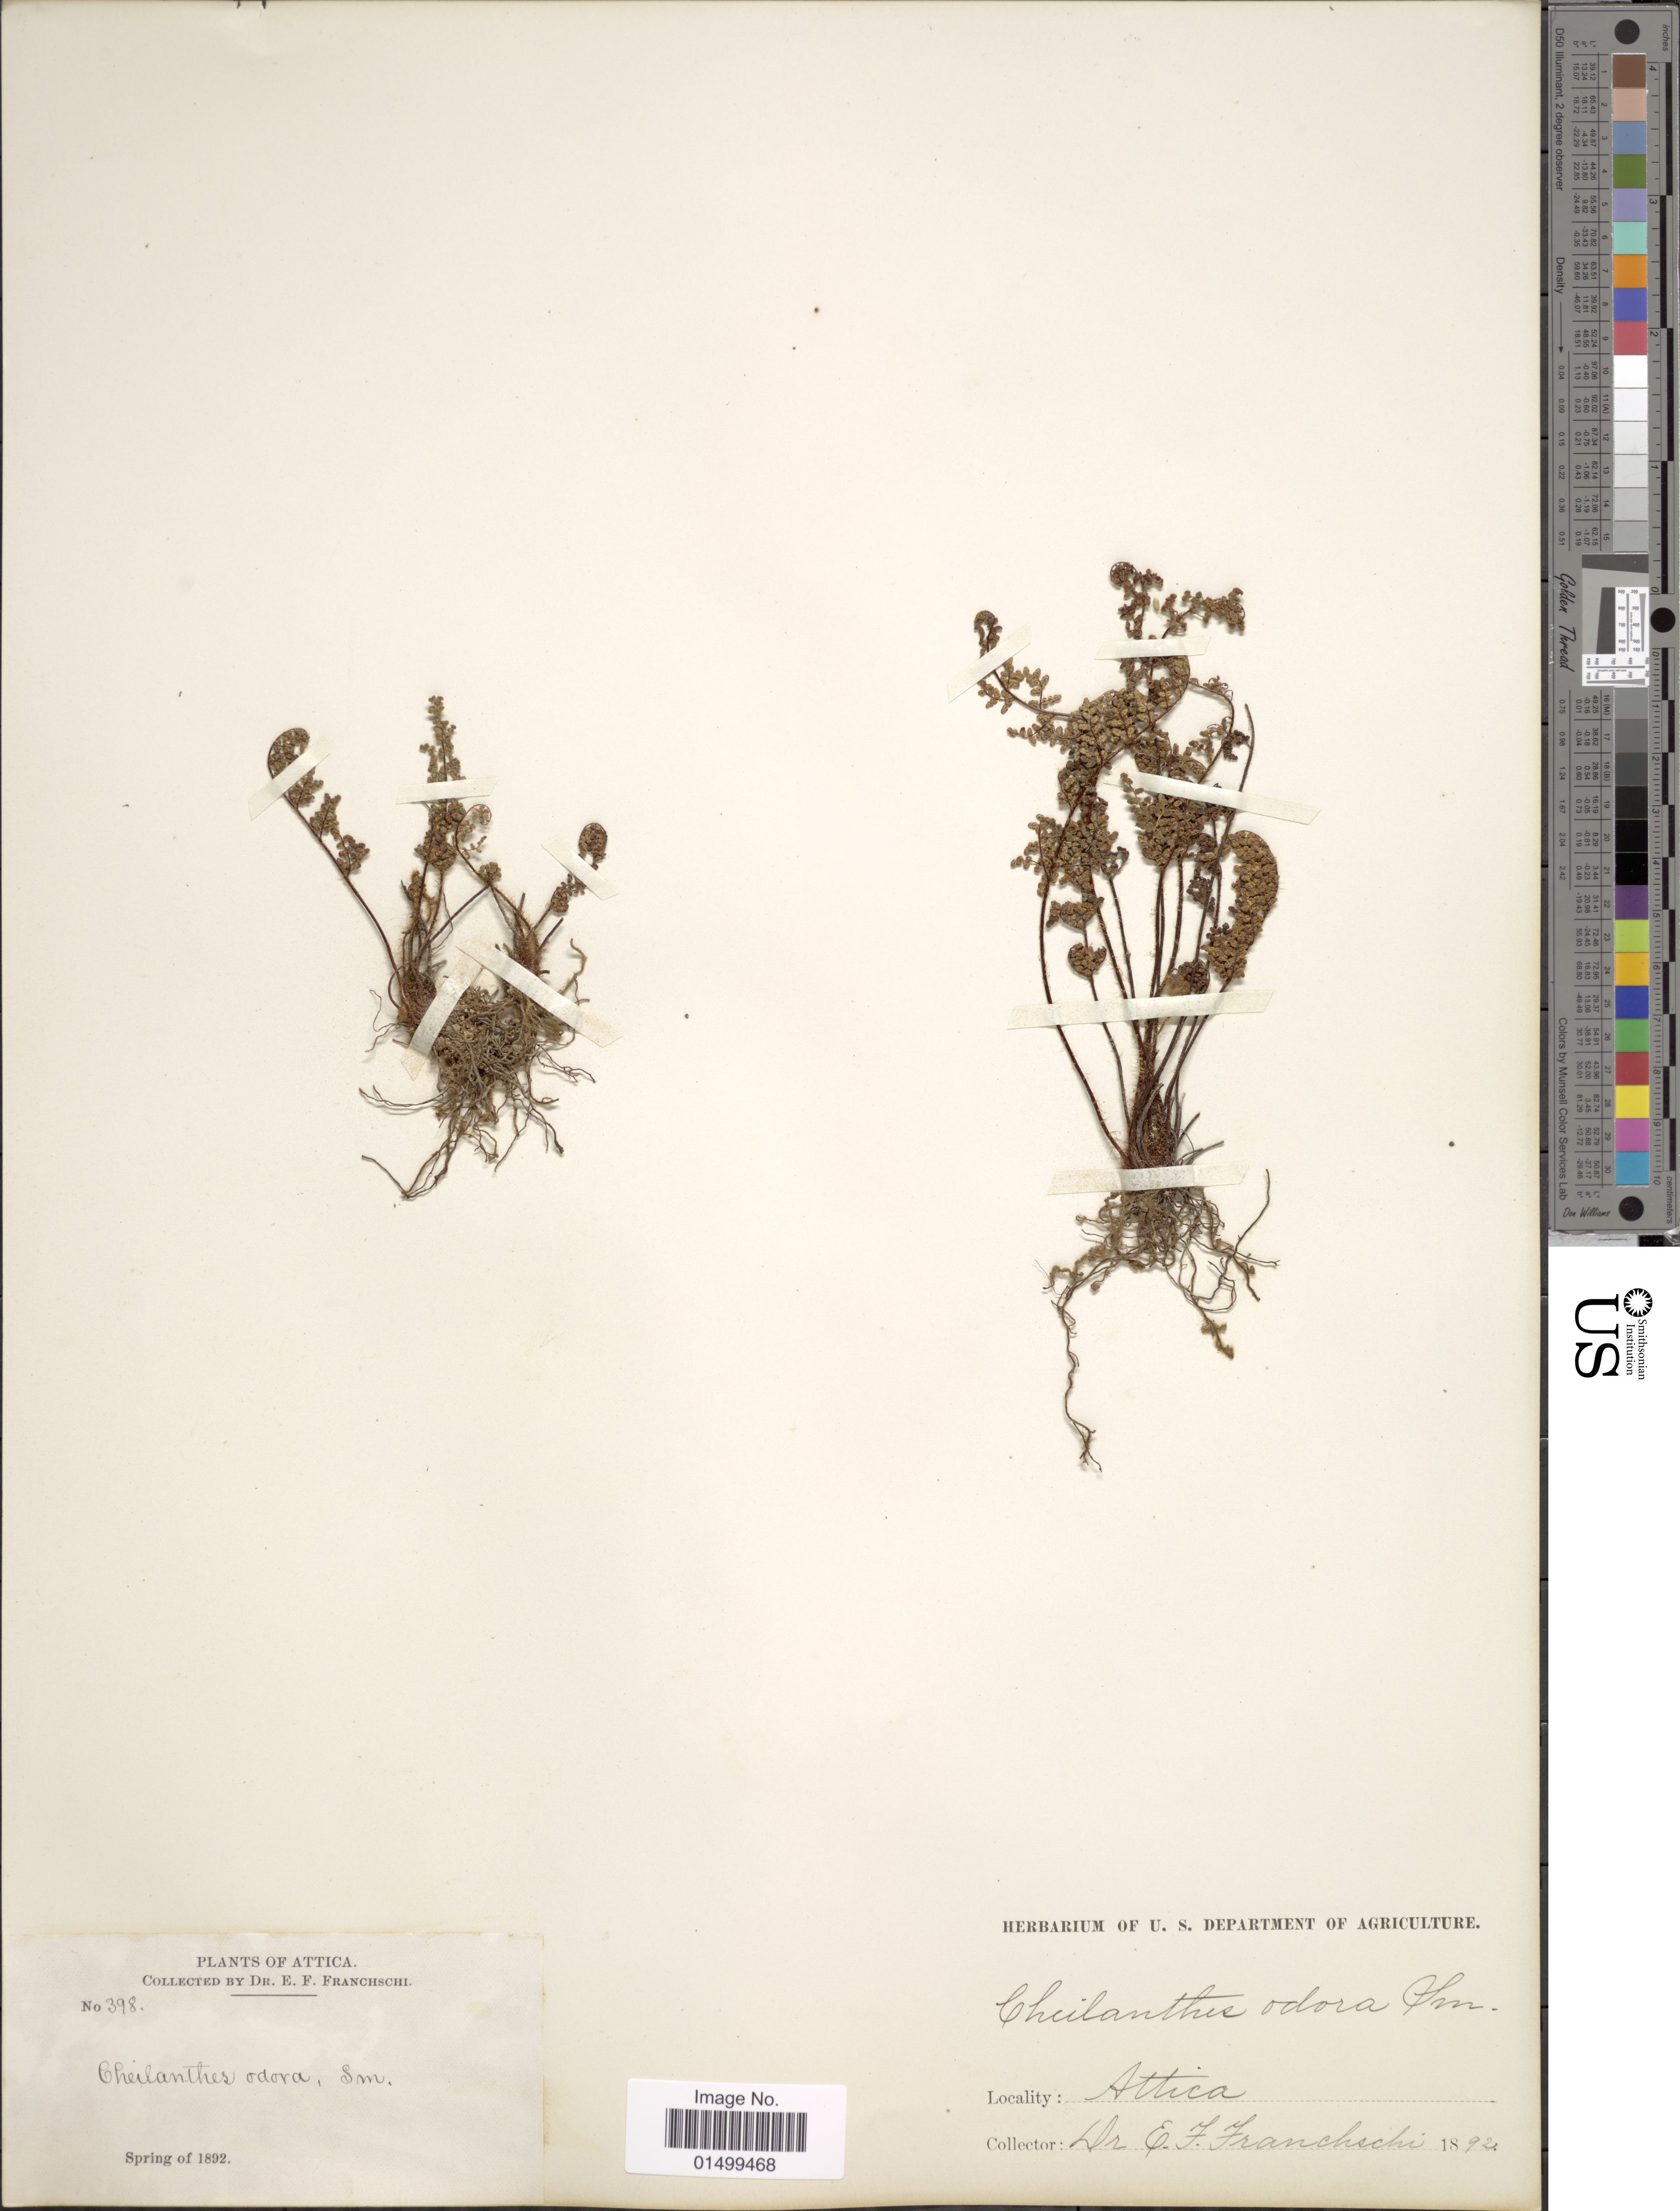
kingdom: Plantae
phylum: Tracheophyta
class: Polypodiopsida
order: Polypodiales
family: Pteridaceae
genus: Cheilanthes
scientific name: Cheilanthes pteridioides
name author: (Reichard) C. Chr.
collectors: E. Franchschi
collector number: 398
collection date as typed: Spring of 1892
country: Greece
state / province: Attica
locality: Attica